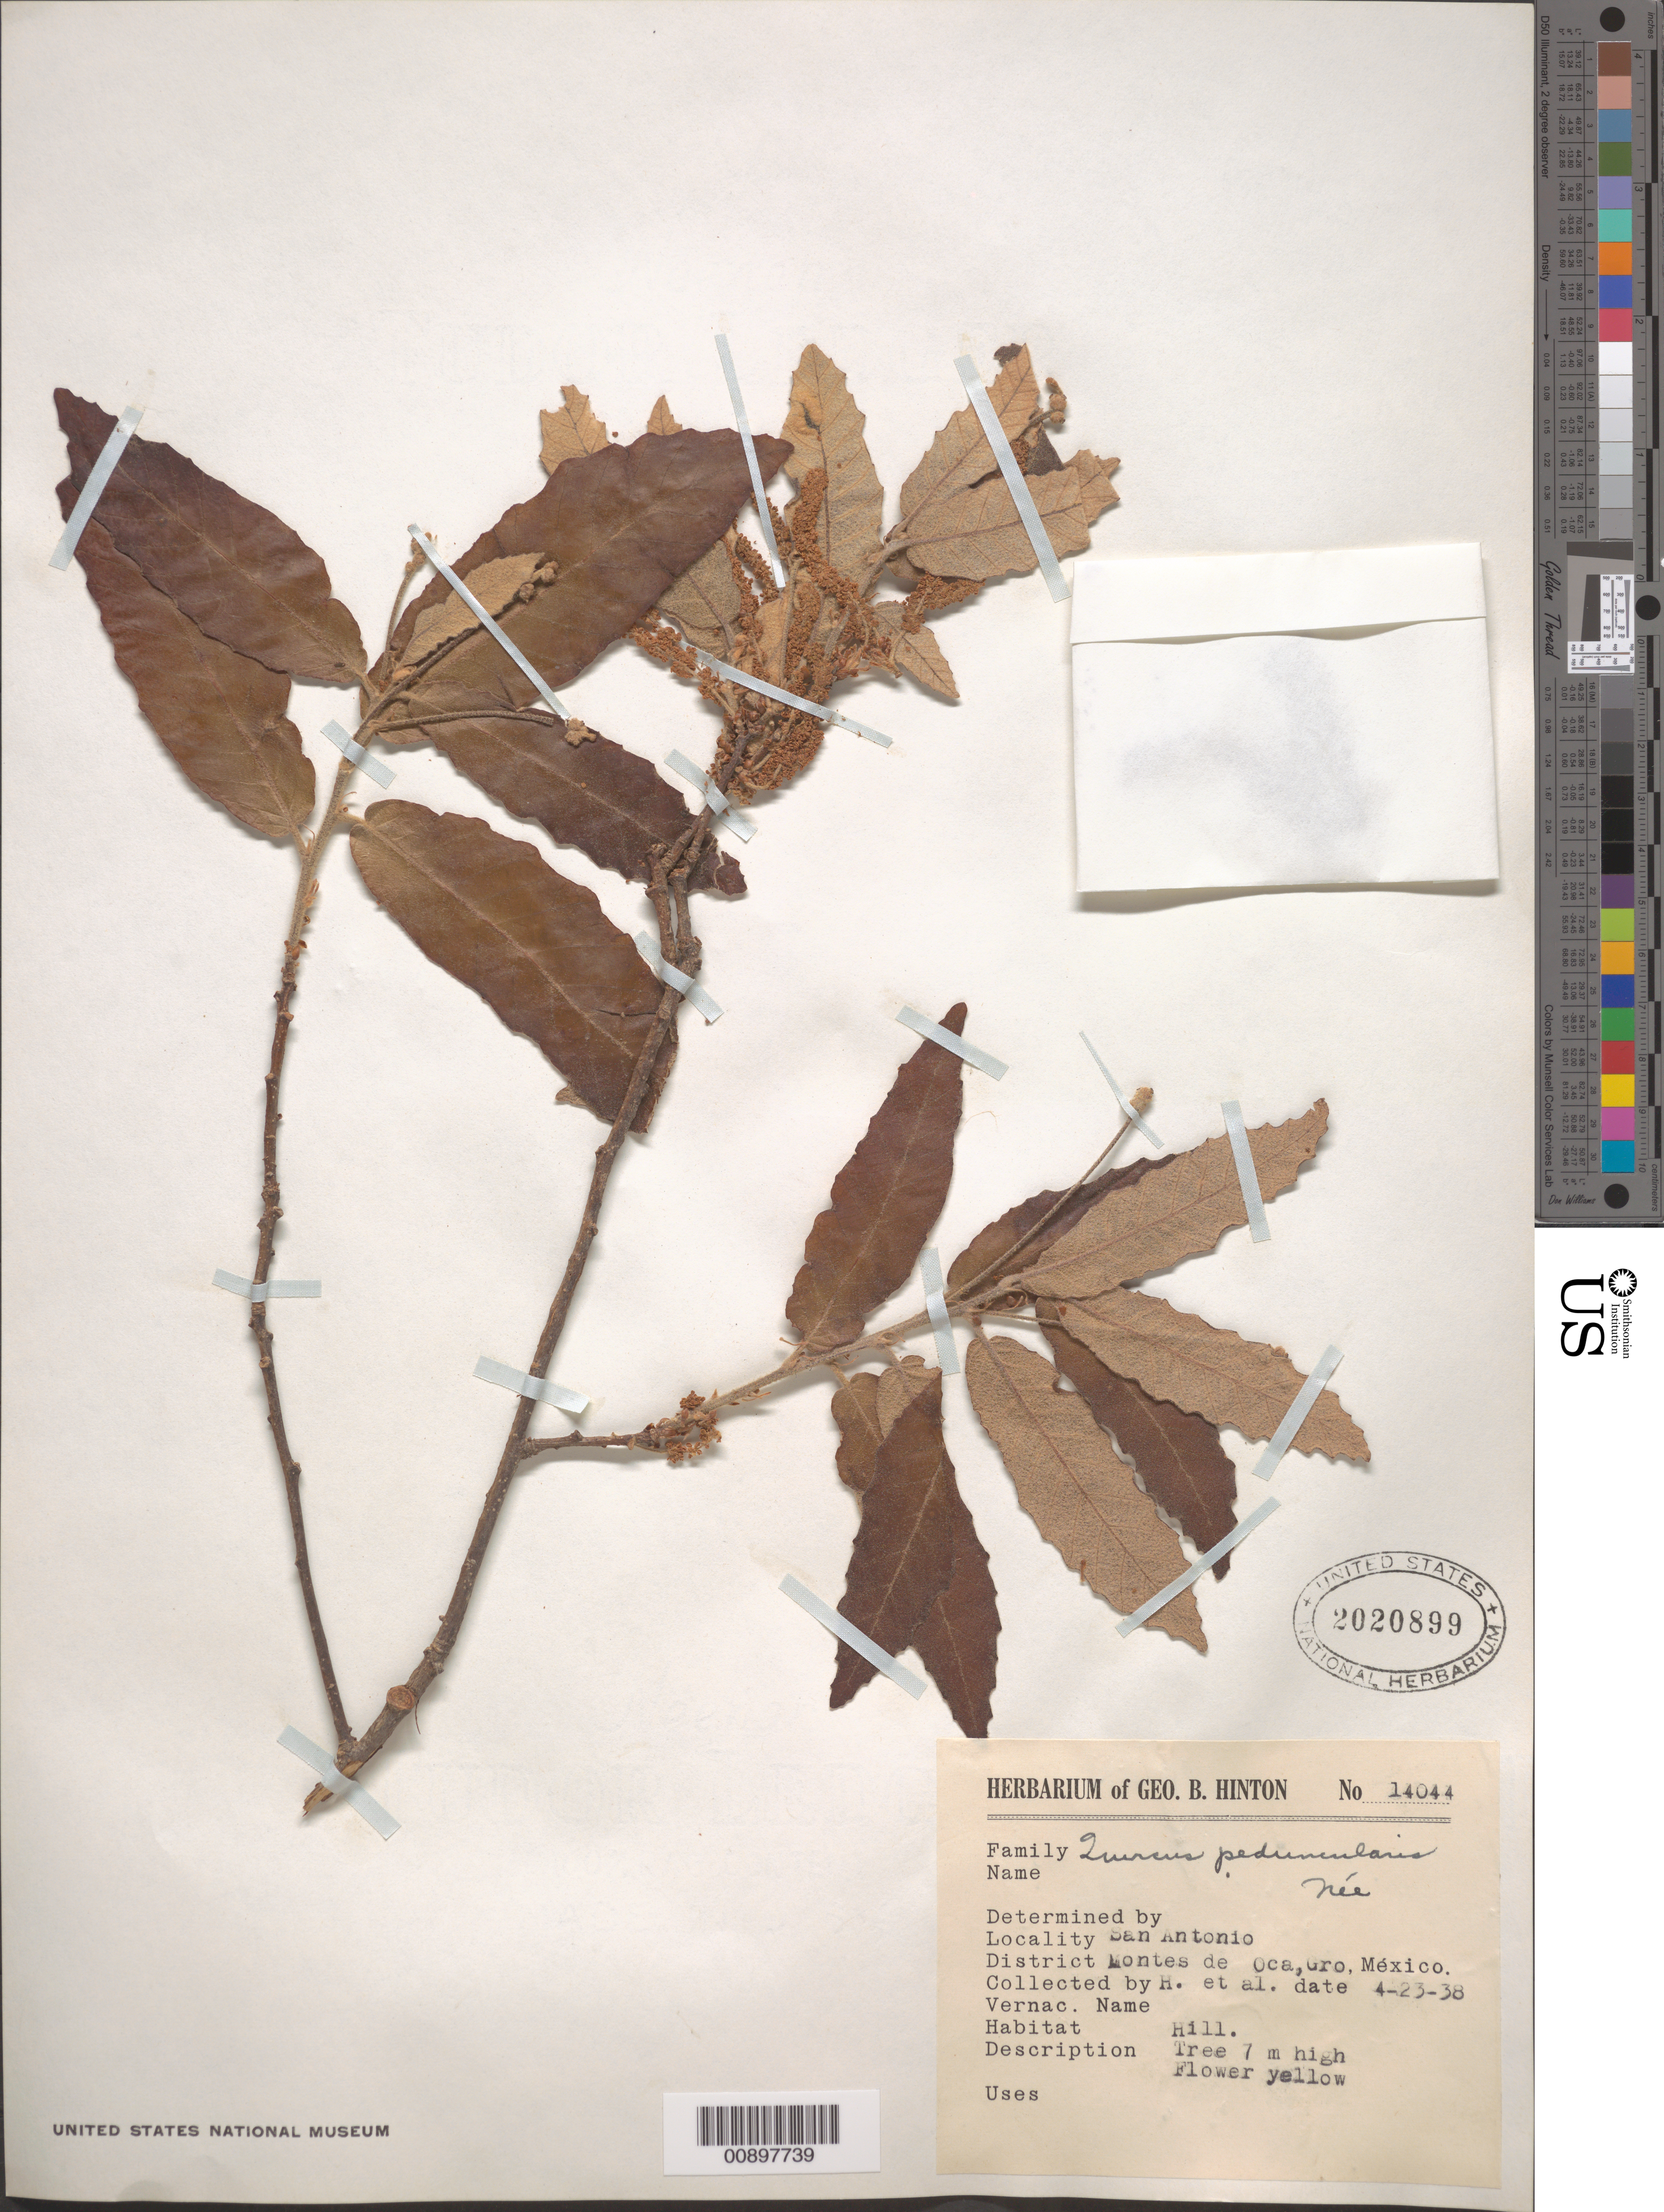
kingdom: Plantae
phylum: Tracheophyta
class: Magnoliopsida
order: Fagales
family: Fagaceae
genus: Quercus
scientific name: Quercus peduncularis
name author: Née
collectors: G. B. Hinton & et al.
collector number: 14044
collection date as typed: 23 Apr 1938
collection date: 1938-04-23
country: Mexico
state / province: Guerrero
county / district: Montes de Oca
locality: San Antonio, District of Montes de Oca, State of Guerrero.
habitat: Hill.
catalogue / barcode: US 2020899